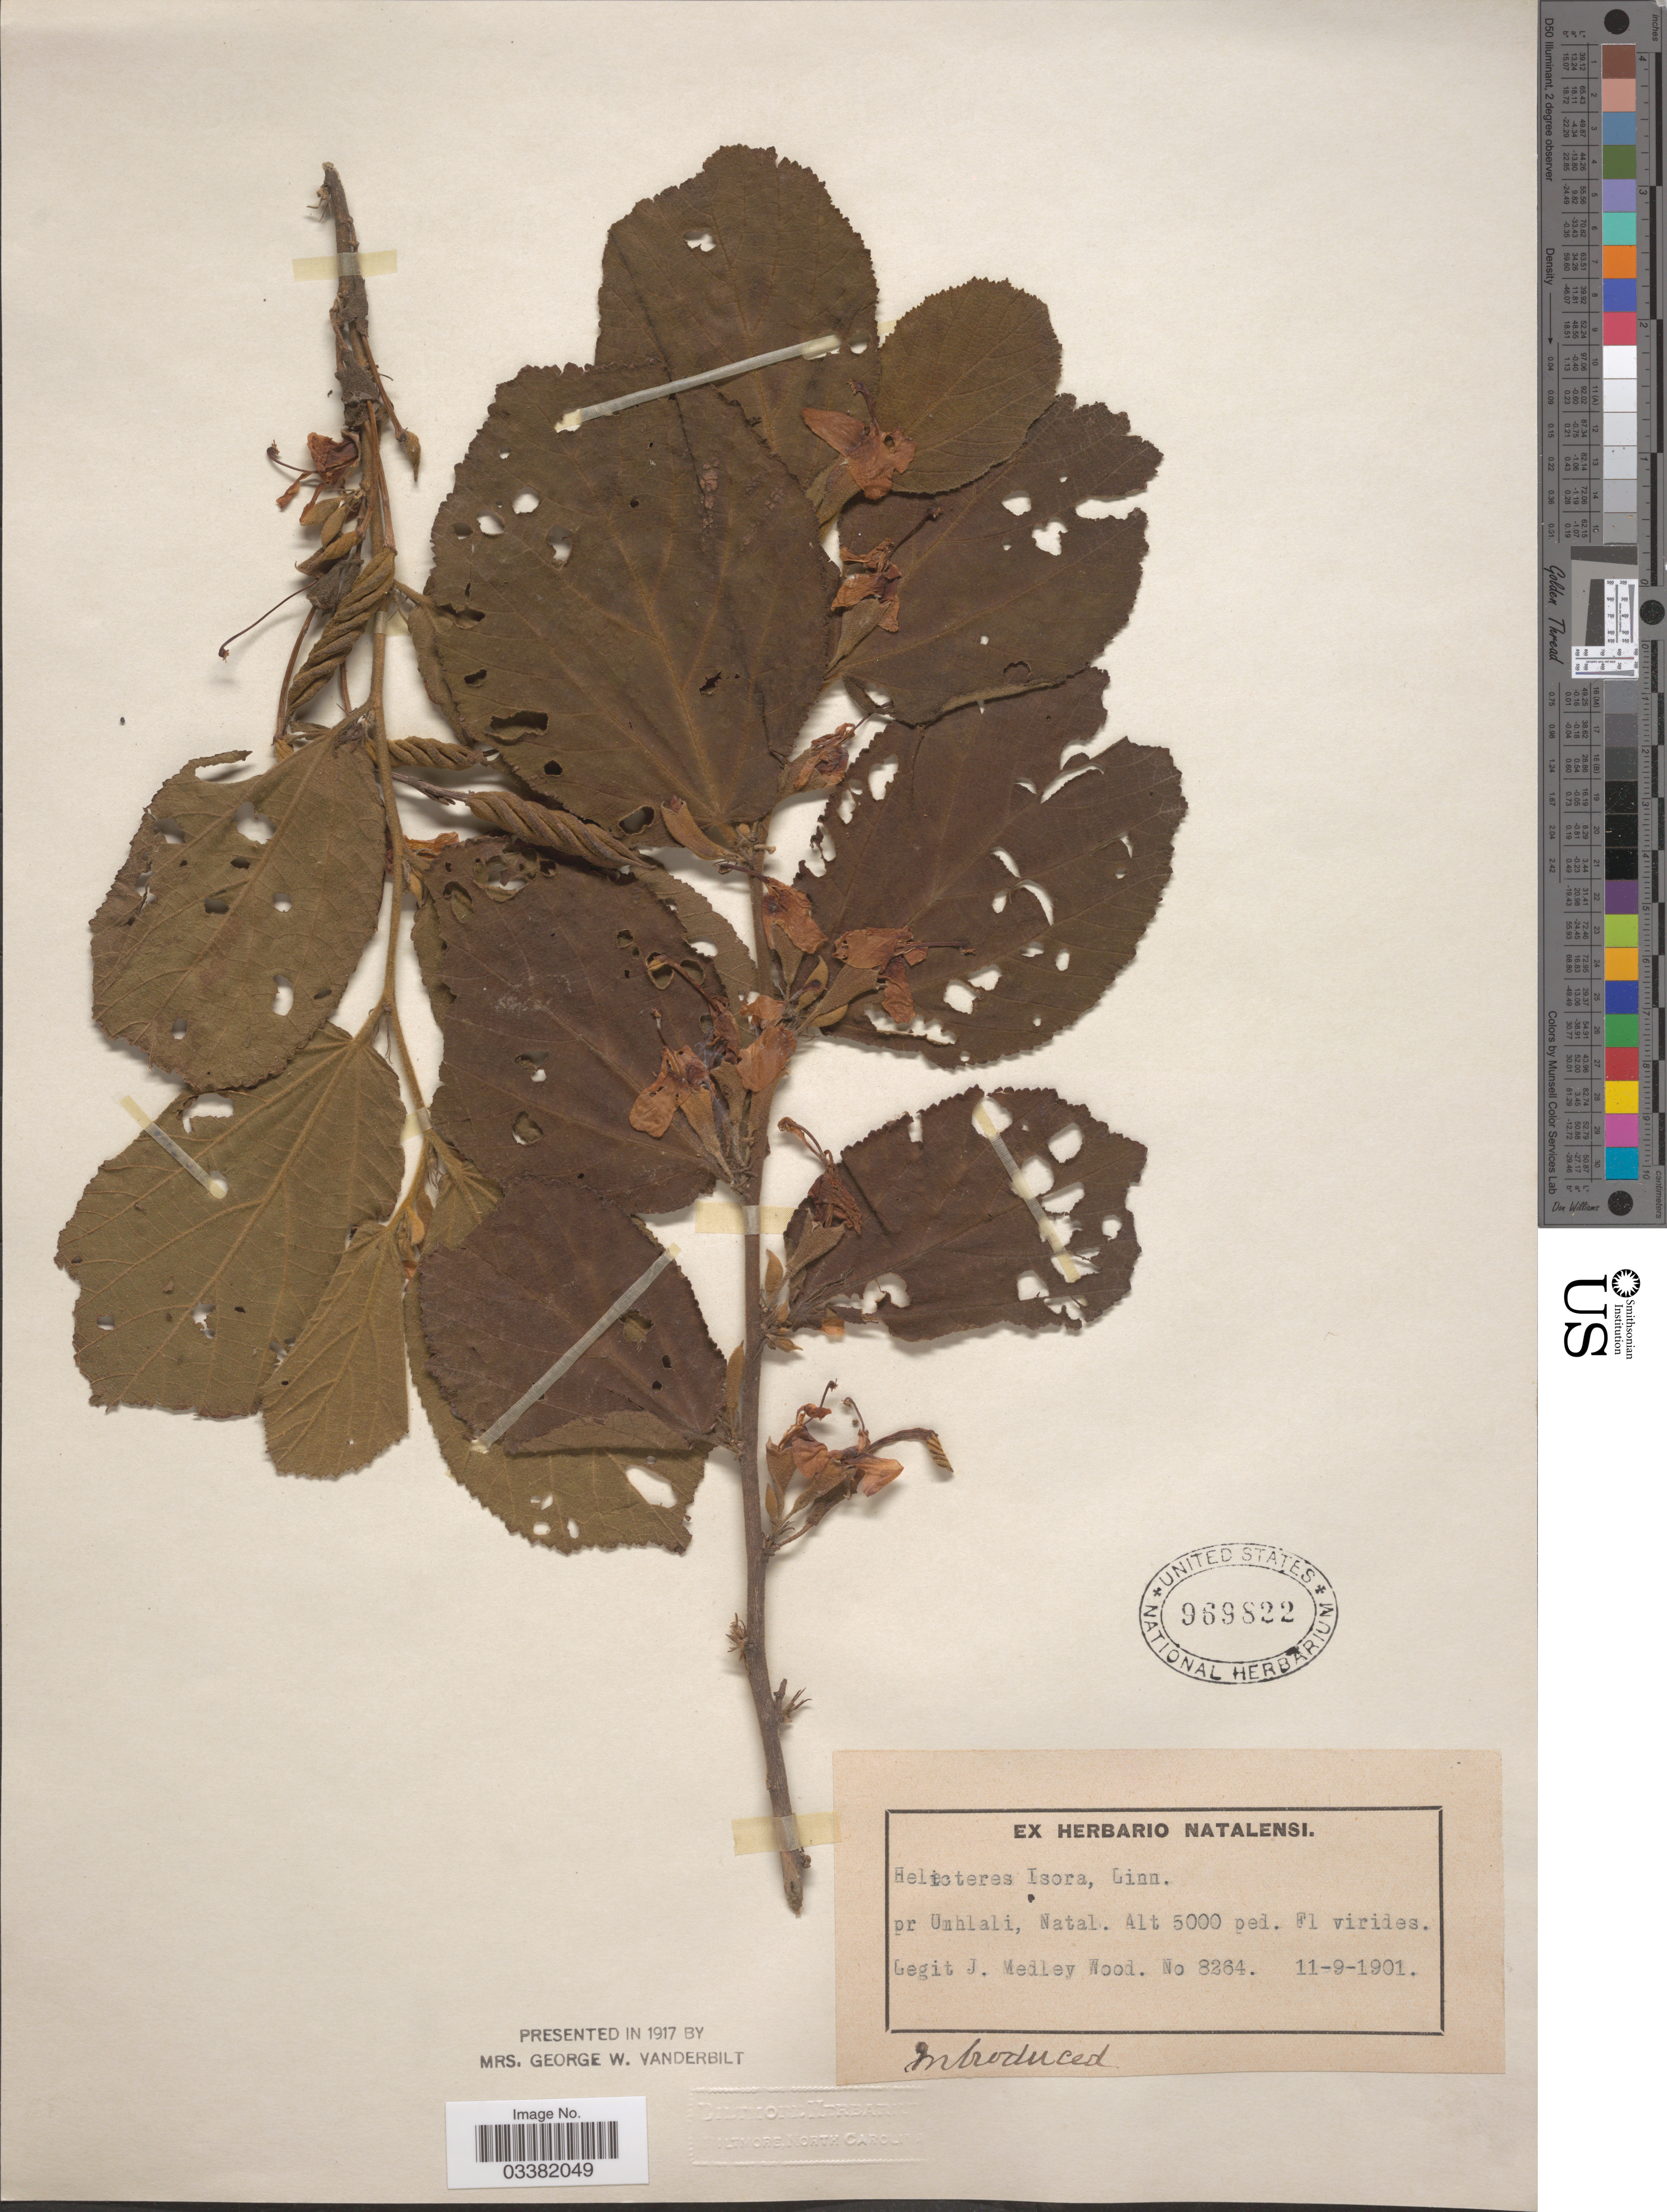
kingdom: Plantae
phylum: Tracheophyta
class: Magnoliopsida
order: Malvales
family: Malvaceae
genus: Helicteres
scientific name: Helicteres isora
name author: L.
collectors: J. Medley Wood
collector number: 8264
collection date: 1901-09-11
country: South Africa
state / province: KwaZulu-Natal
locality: Pr Umhlali, Natal.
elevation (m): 1524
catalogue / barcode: US 969822